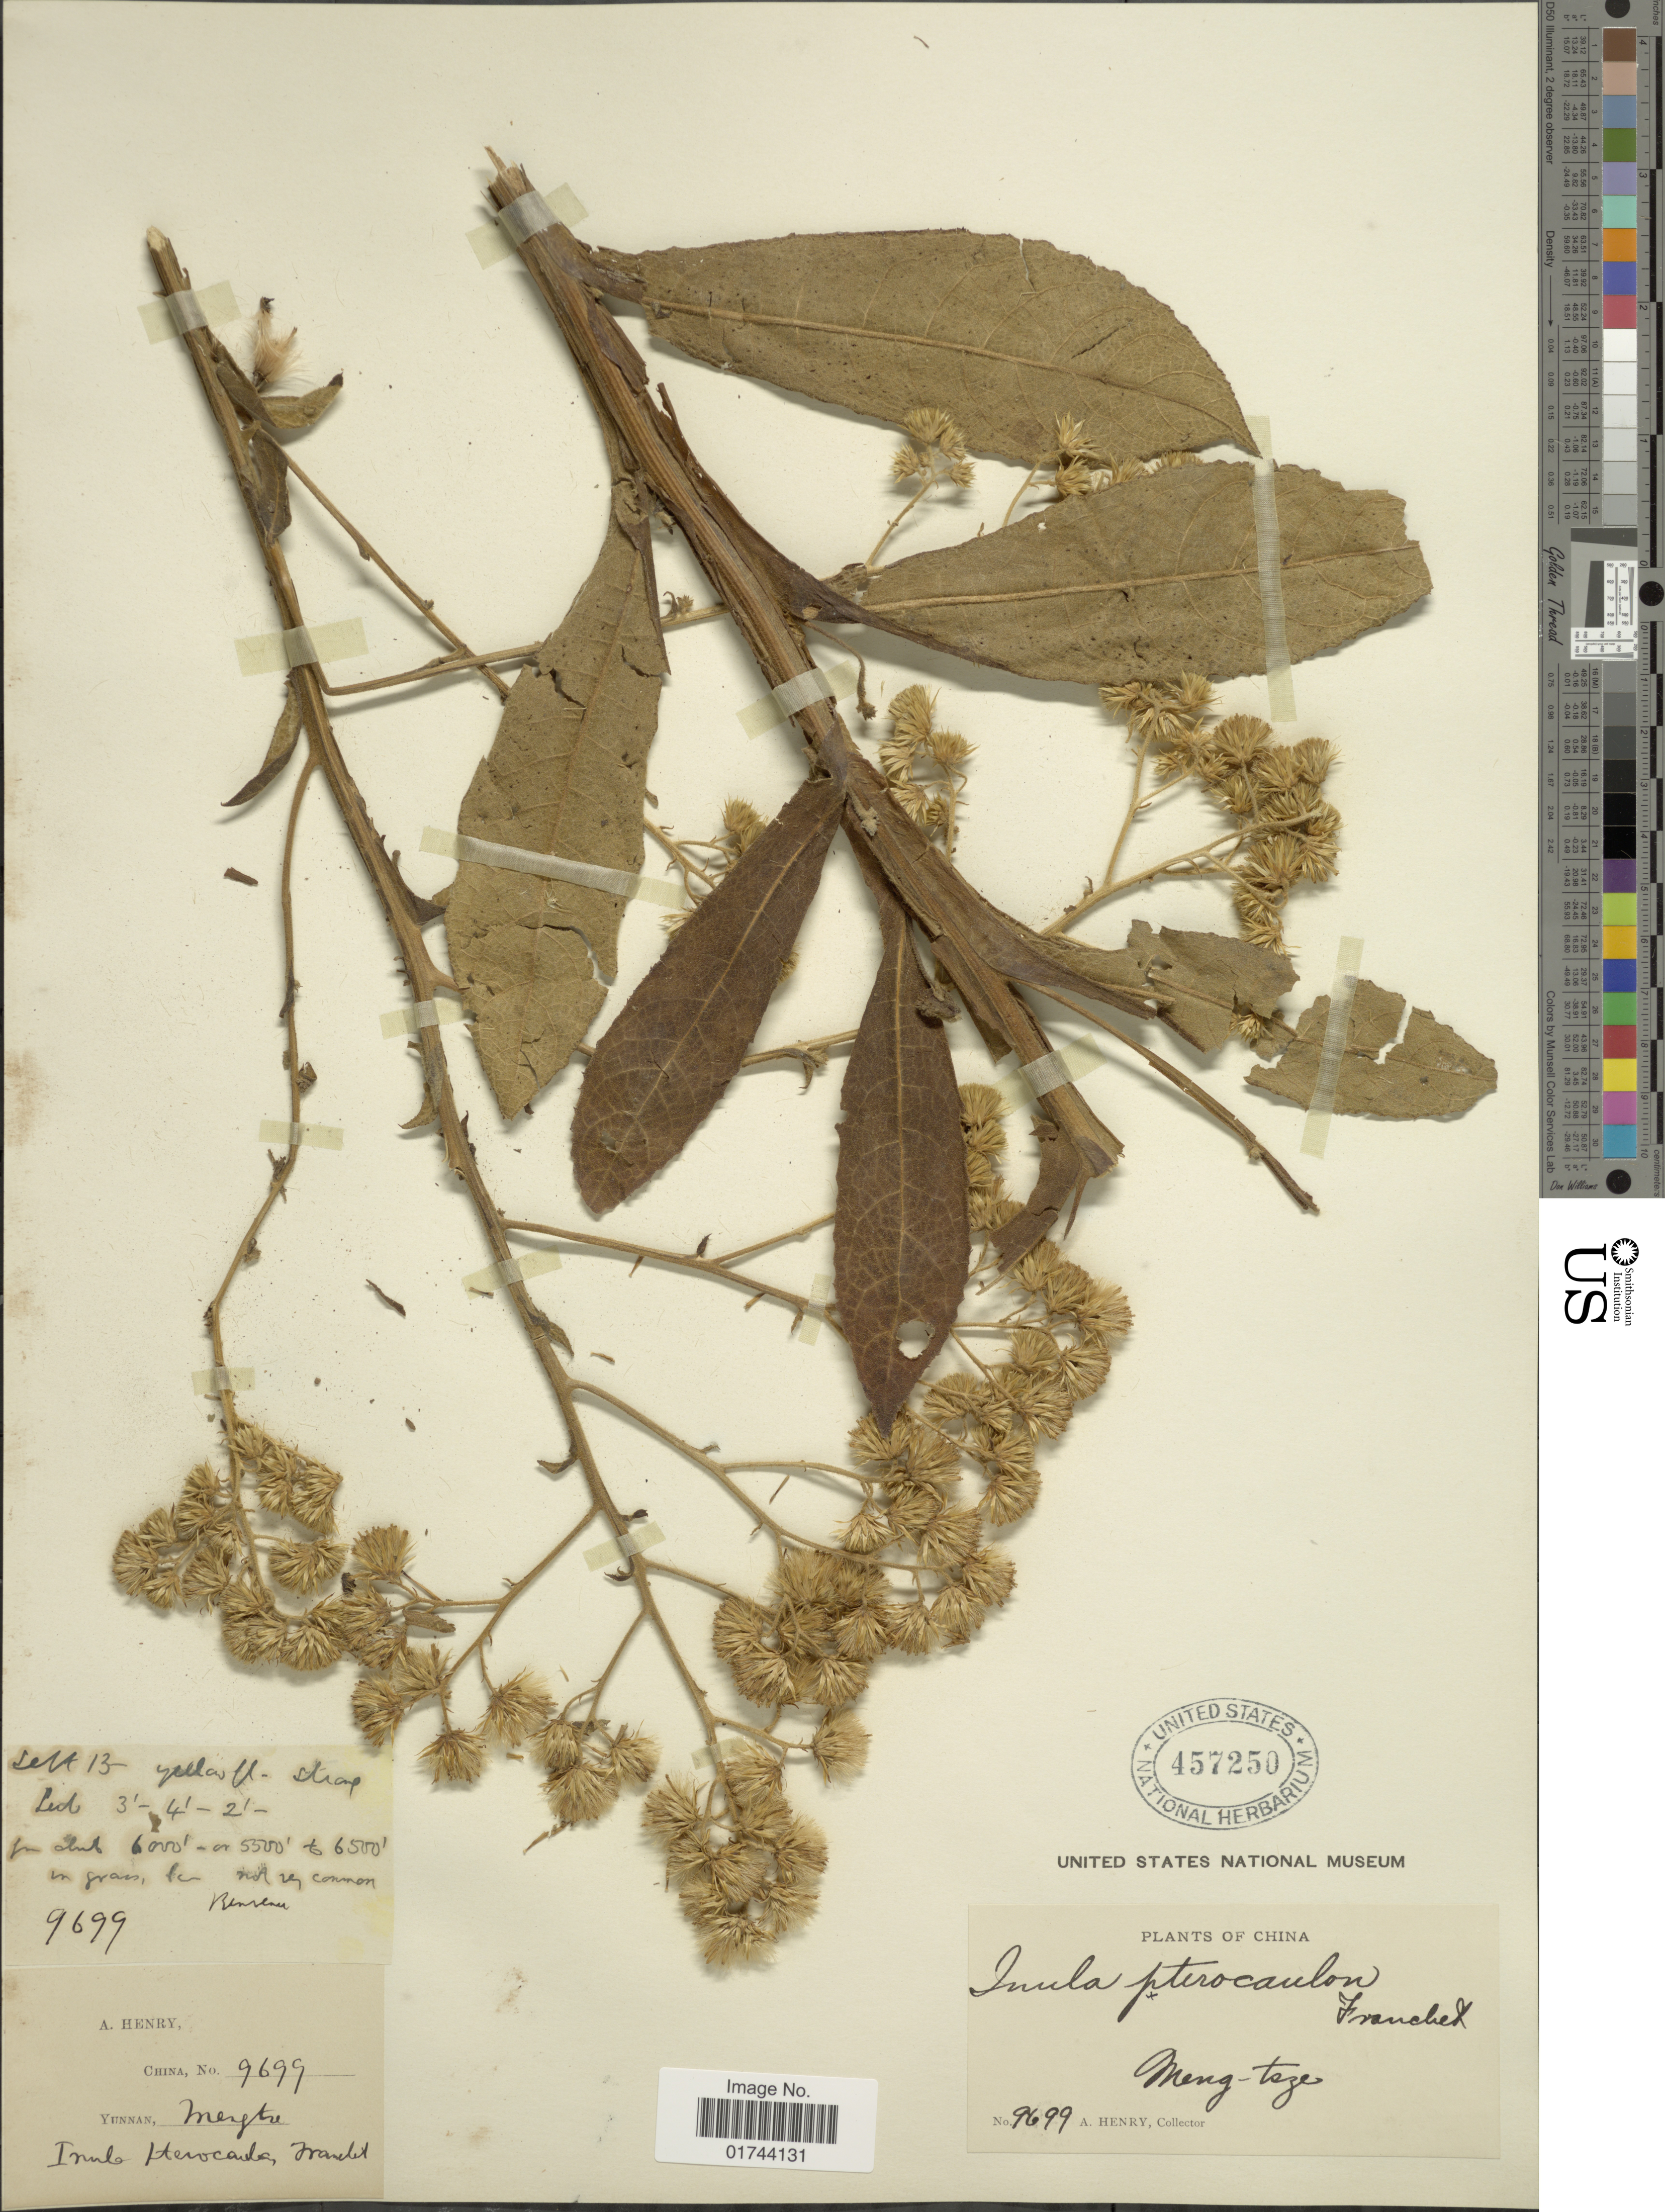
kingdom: Plantae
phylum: Tracheophyta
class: Magnoliopsida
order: Asterales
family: Asteraceae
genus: Inula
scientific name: Inula pterocaula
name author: Franch.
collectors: A. Henry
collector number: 9699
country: China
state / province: Yunnan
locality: Yunnan, Mengtze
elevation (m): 1676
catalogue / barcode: US 457250